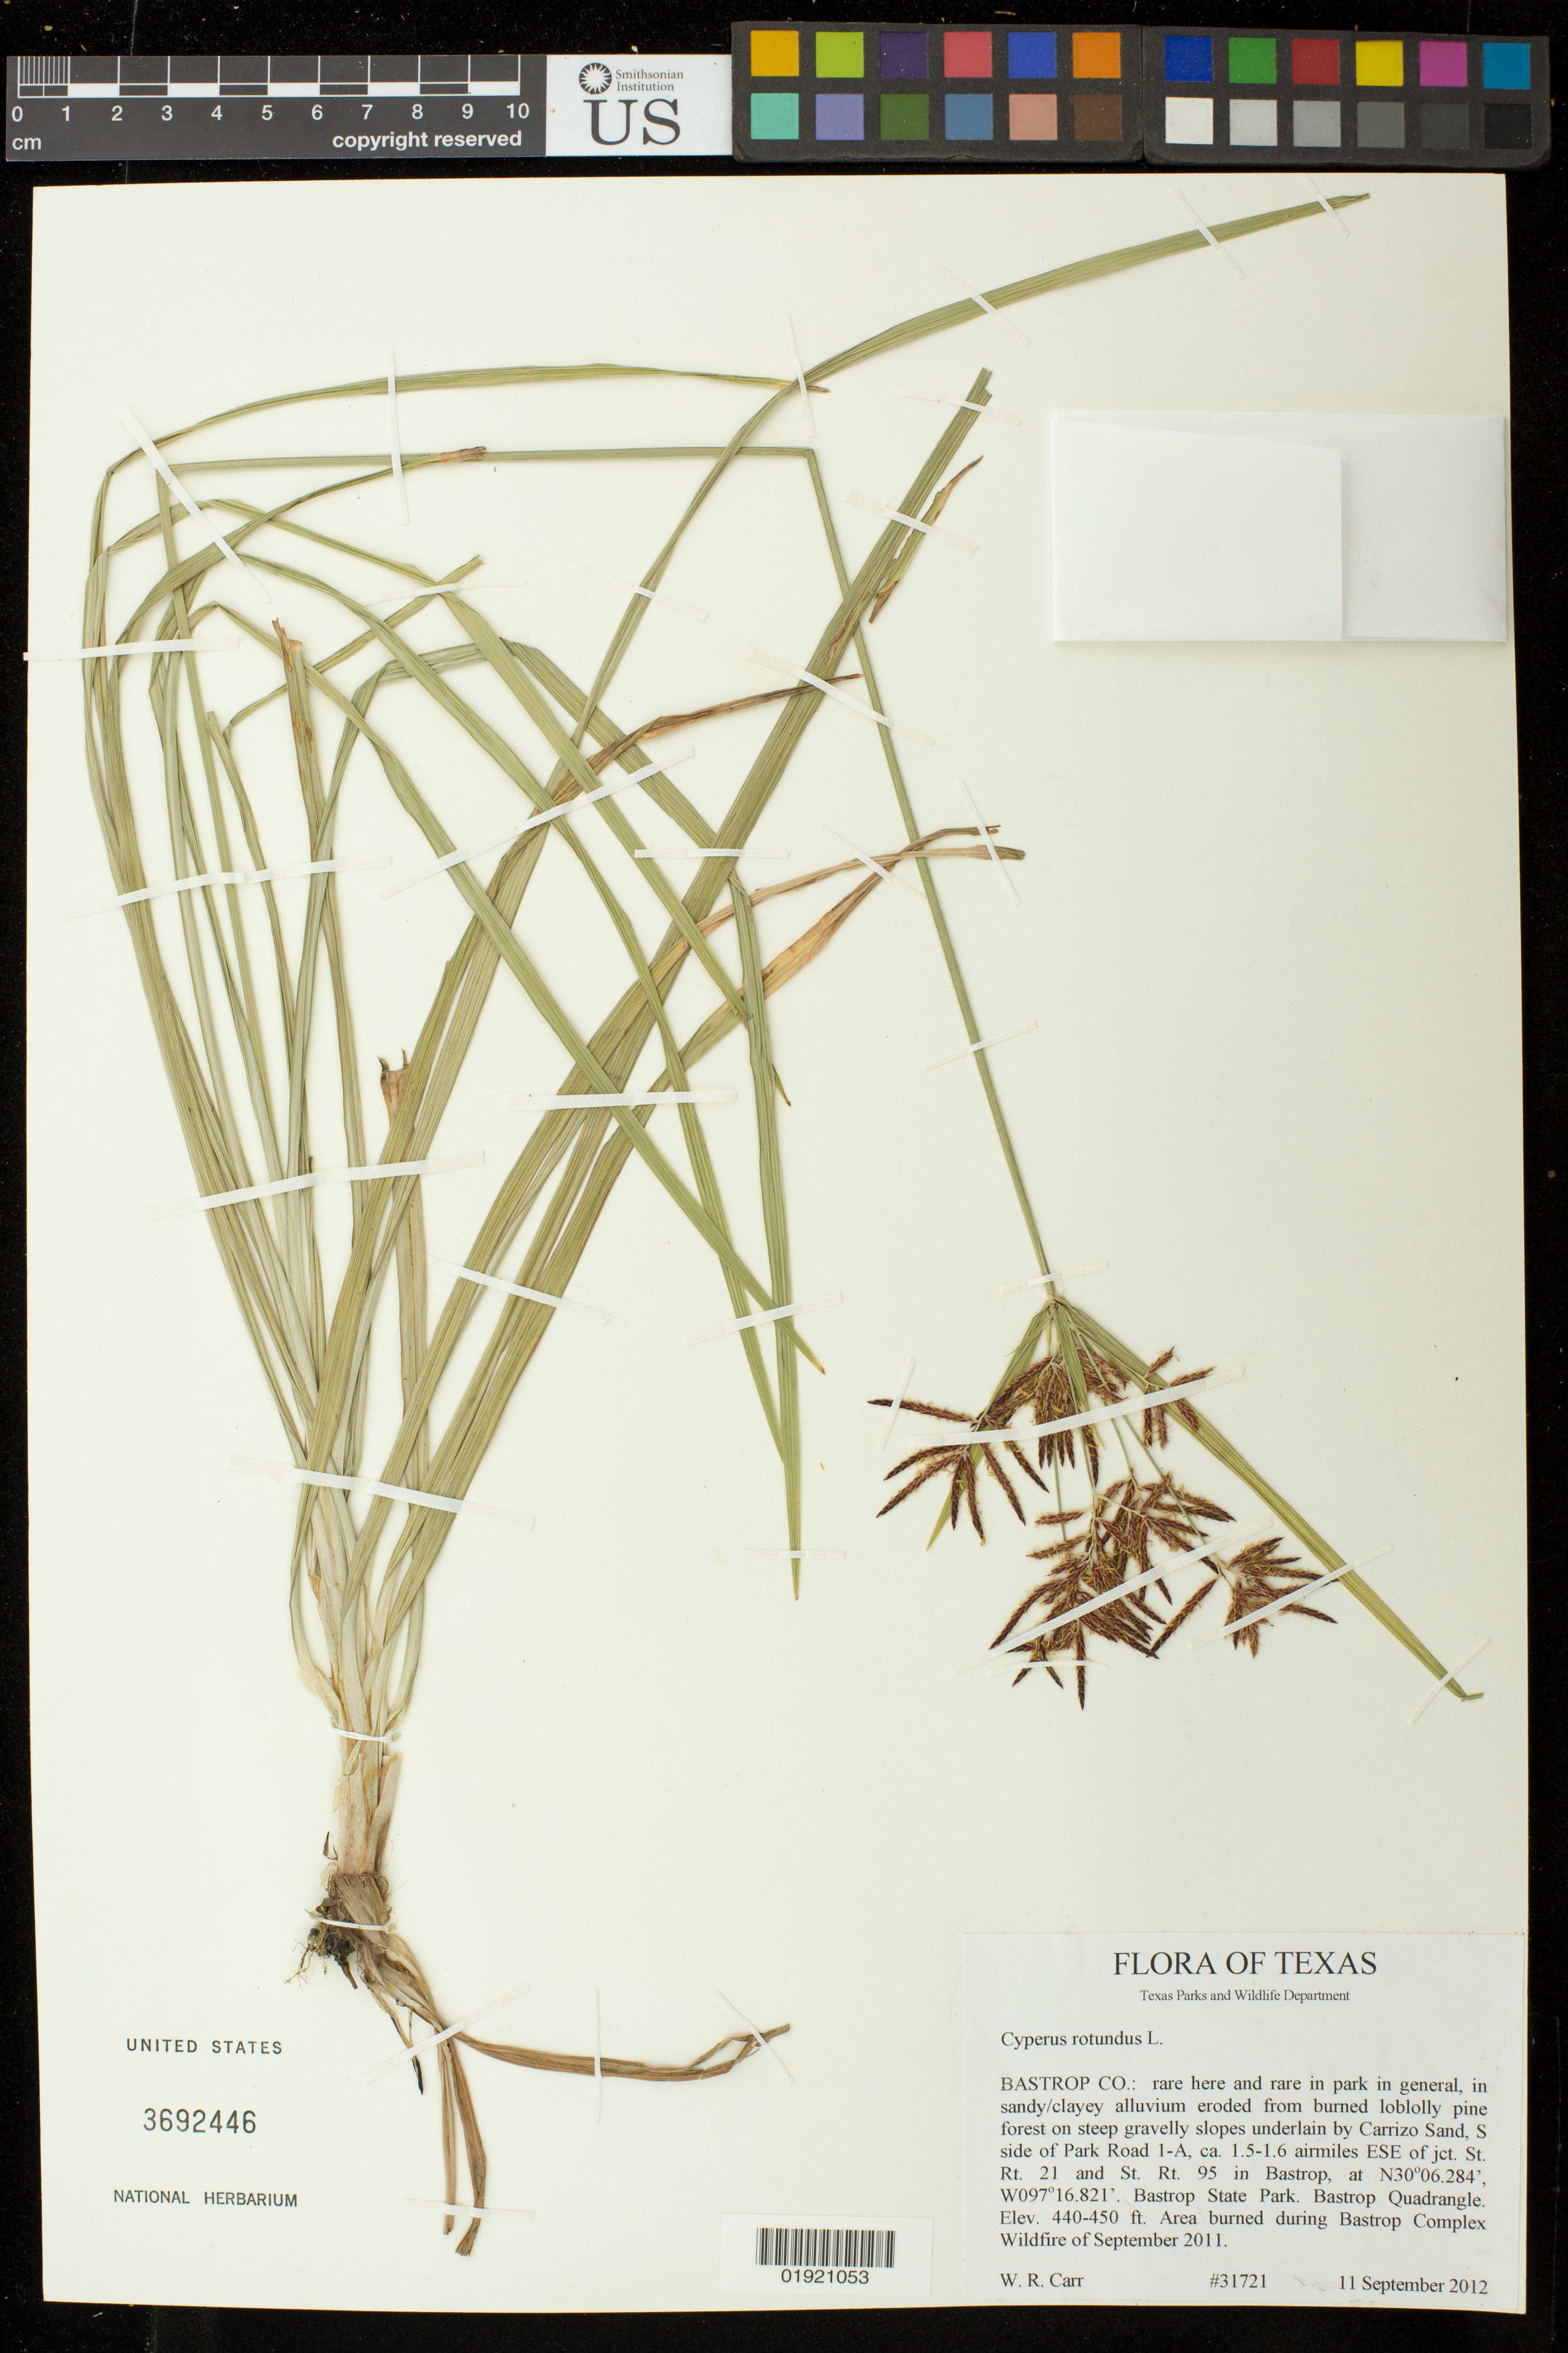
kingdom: Plantae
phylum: Tracheophyta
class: Liliopsida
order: Poales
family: Cyperaceae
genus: Cyperus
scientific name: Cyperus rotundus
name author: L.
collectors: W. Carr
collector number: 31721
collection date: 2012-09-11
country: United States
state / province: Texas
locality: Bastrop Co.: S side of Park Road 1-A, ca. 1.5-1.6 airmiles ESE of jct. St. Rt. 21 and St. Rt. 95 in Bastrop, Bastrop State Park. Smithville NW Quadrangle. Area burned during Bastrop Complex Wildfire of September 2011.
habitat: Rare here and rare in park in general, in sandy/clayey alluvium eroded from burned loblolly pine forest on steep gravelly slopes underlain by Carrizo Sand.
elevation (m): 134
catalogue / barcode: US 3692446